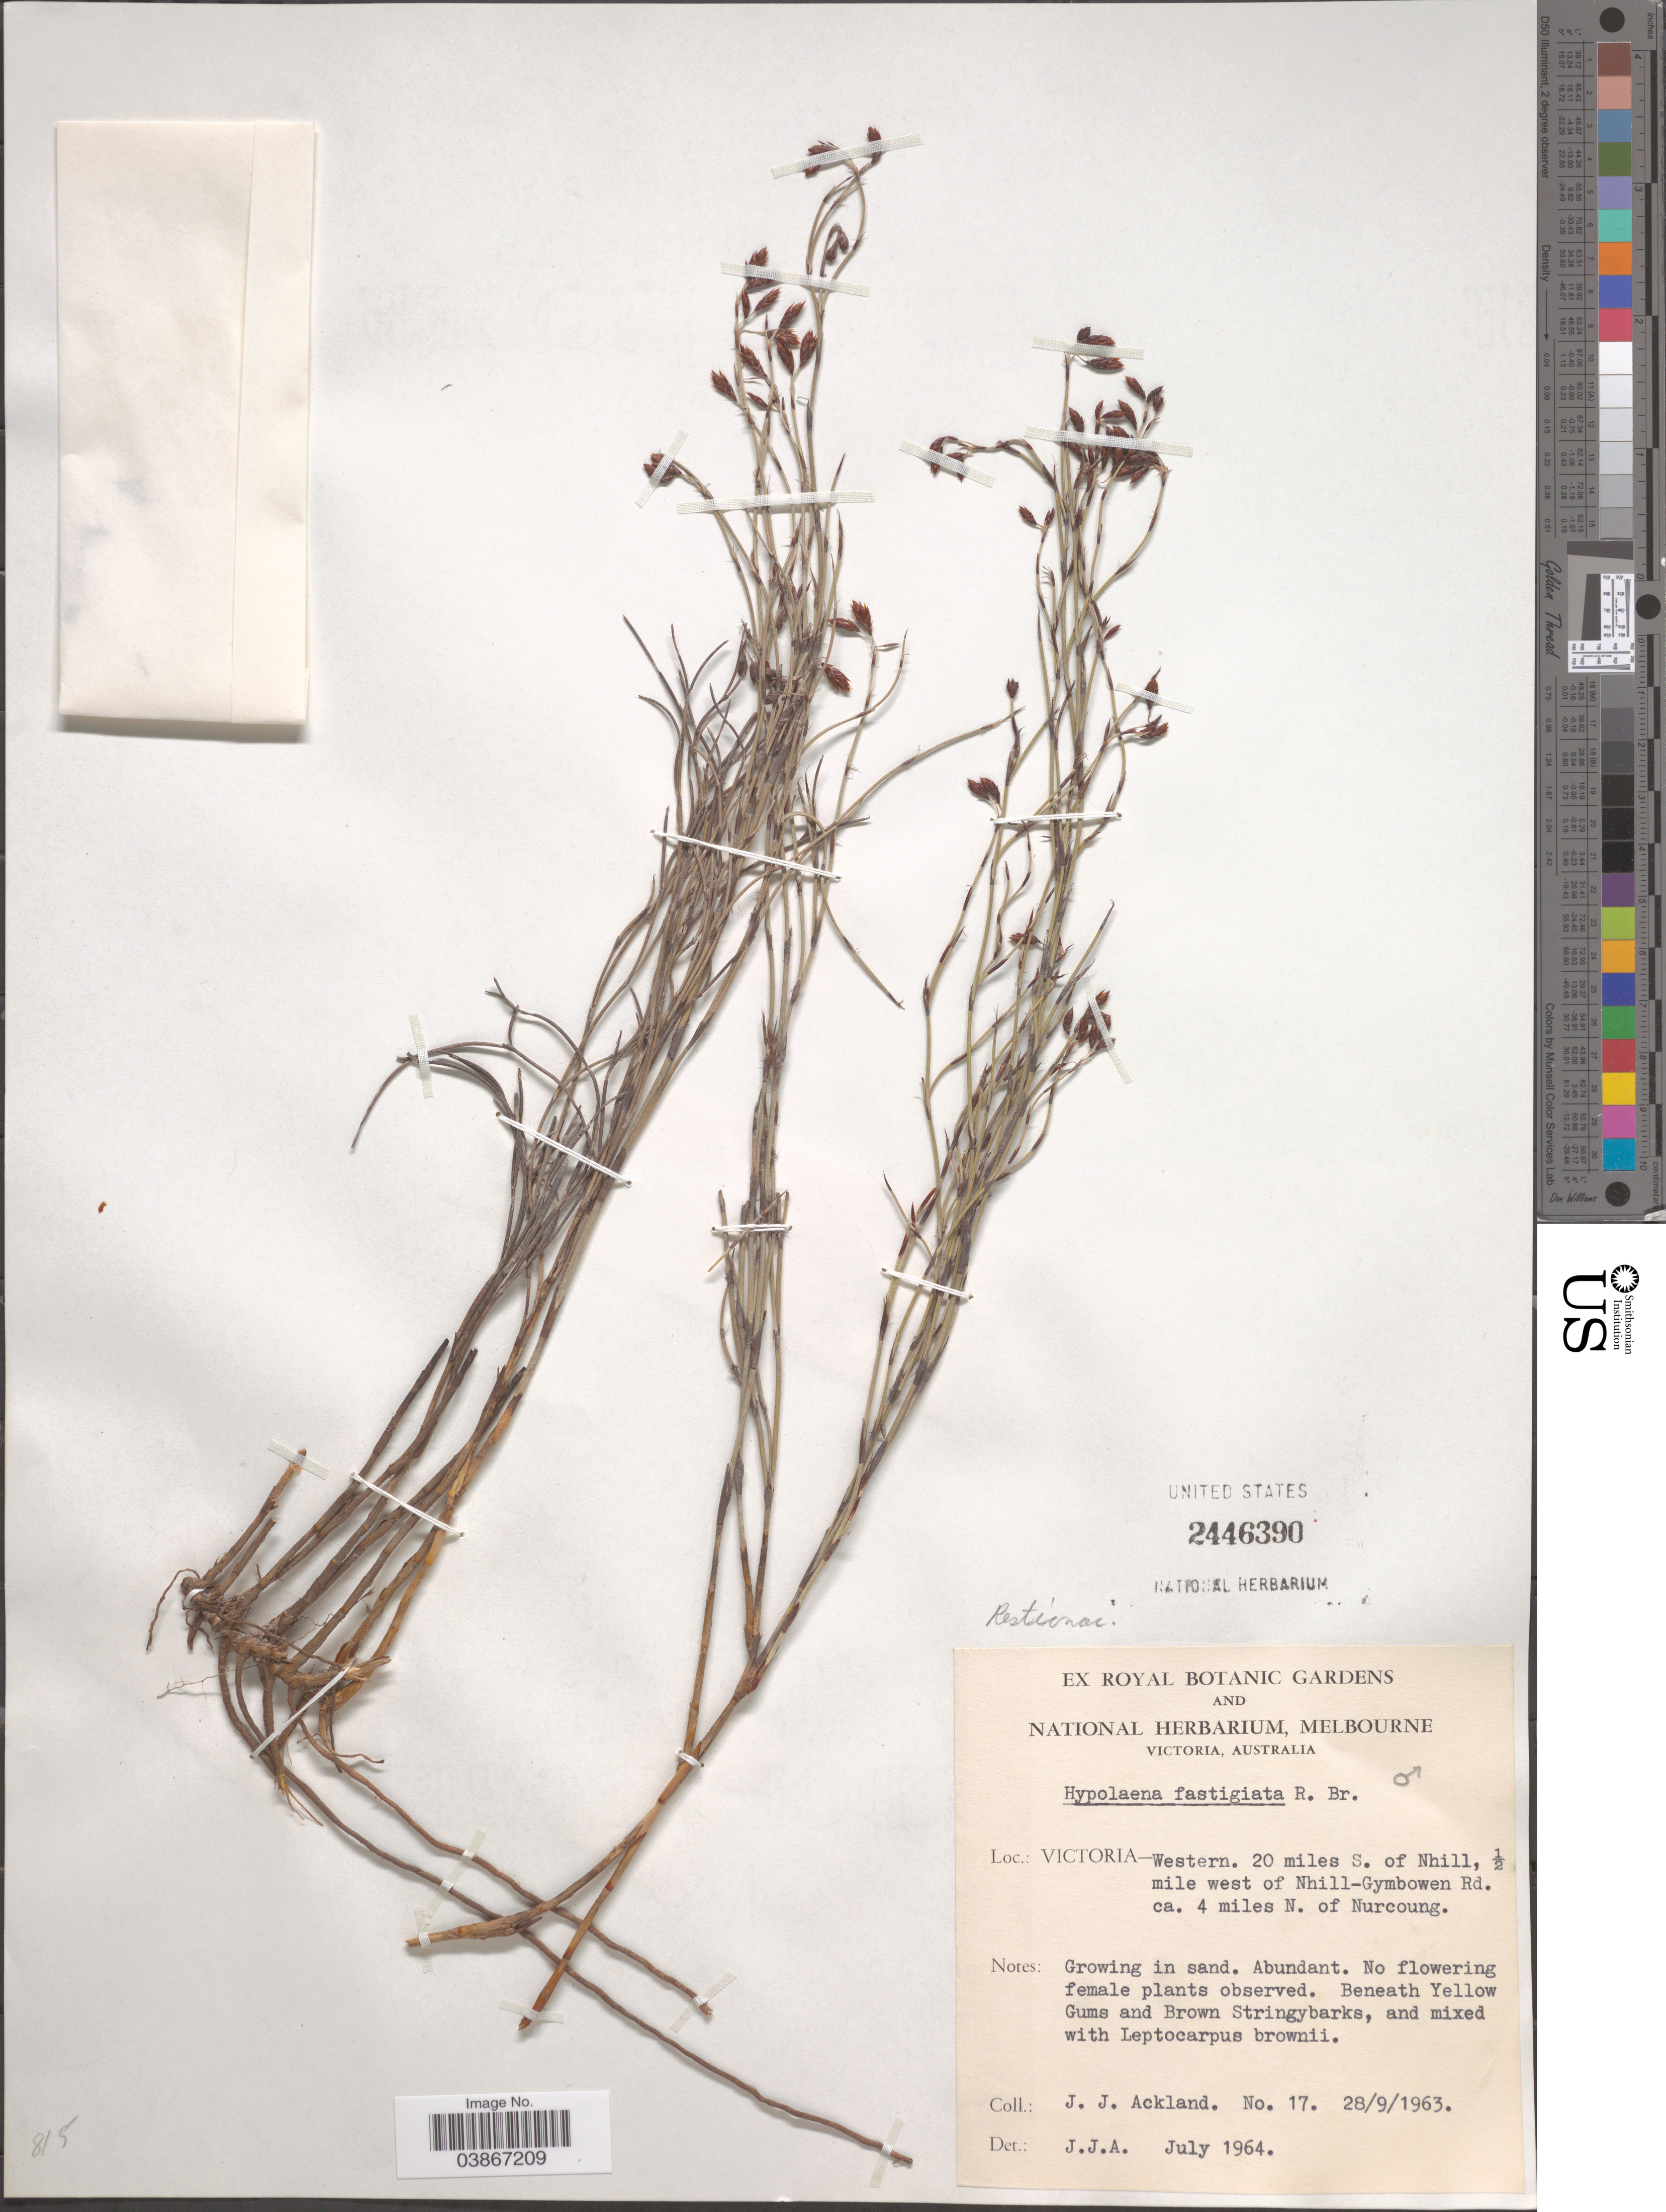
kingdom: Plantae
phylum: Tracheophyta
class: Liliopsida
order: Poales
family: Restionaceae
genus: Hypolaena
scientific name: Hypolaena fastigiata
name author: R. Br.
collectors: J. J. Ackland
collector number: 17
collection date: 1963-09-28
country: Australia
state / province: Western Australia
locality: Victoria. 20 miles S. of Nhill, ½ mile west of Nhill-Gymbowen Rd. ca. 4 miles N. of Nurcoung.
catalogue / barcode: US 2446390